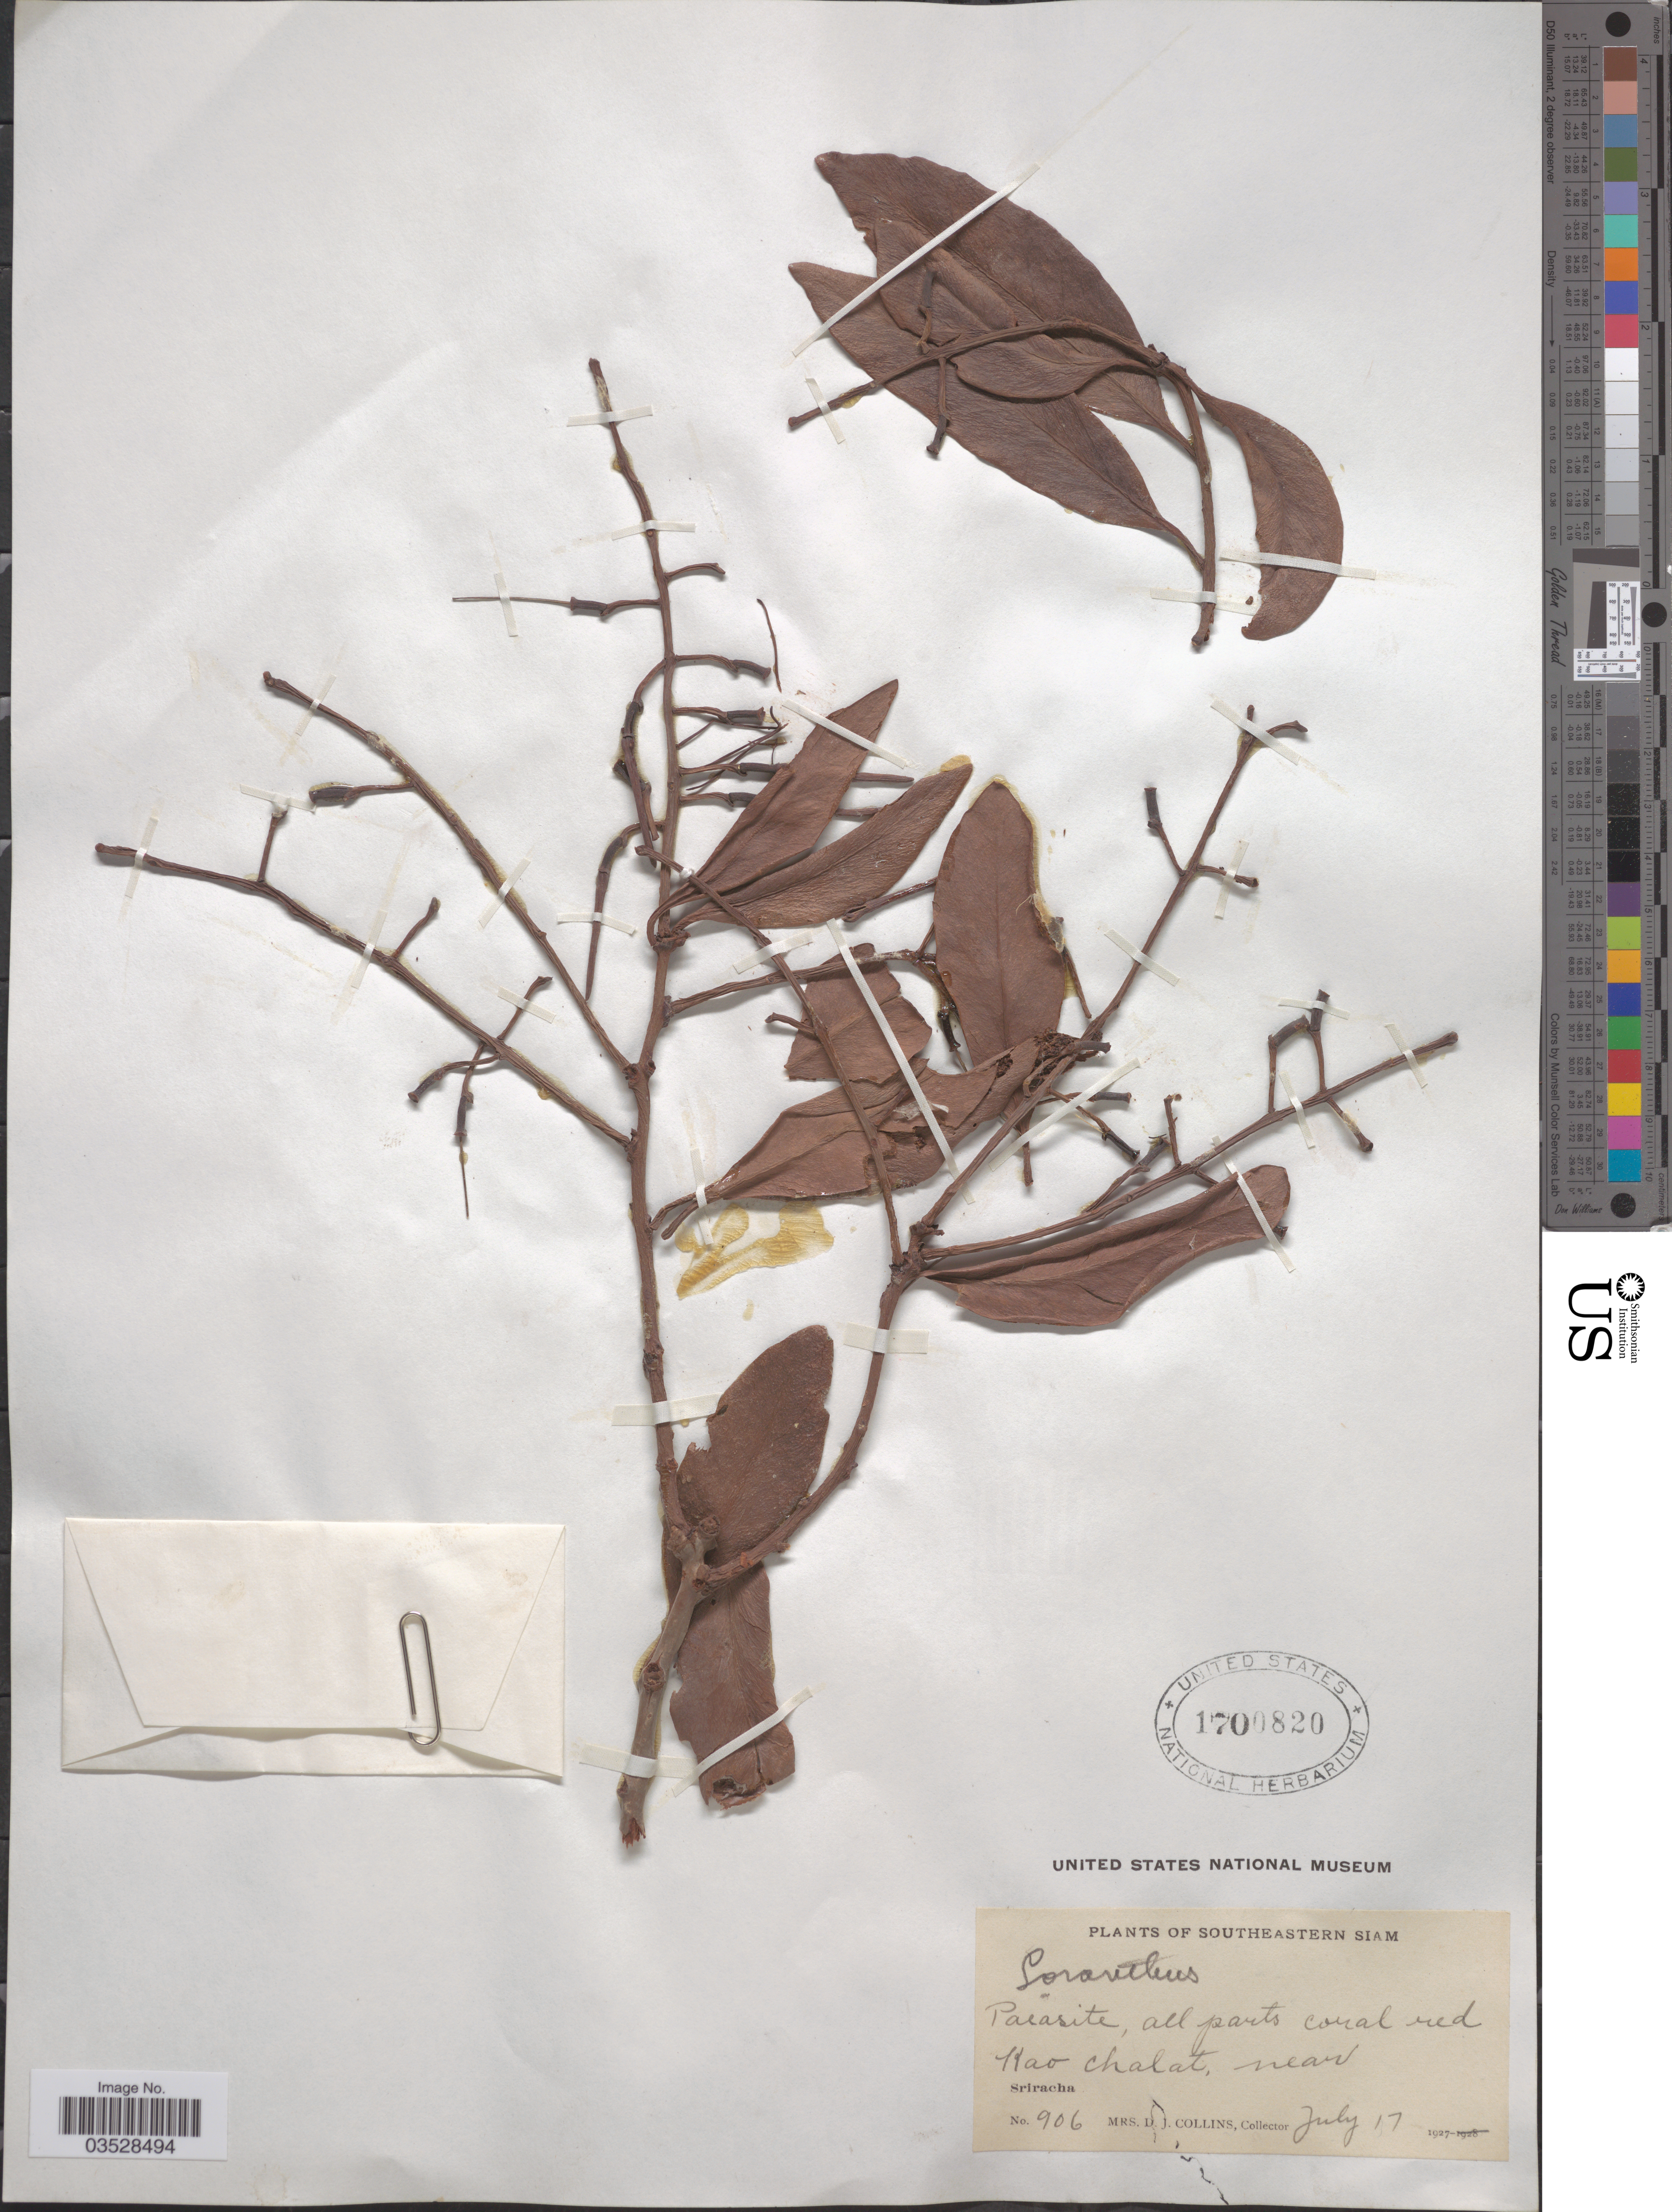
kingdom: Plantae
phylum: Tracheophyta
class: Magnoliopsida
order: Santalales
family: Loranthaceae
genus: Loranthus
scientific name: Loranthus sp.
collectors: Mrs. D. J. Collins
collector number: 906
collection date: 1927-07-17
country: Thailand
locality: Southeastern Siam. Kao Chalat, near Sriracha.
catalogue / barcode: US 1700820